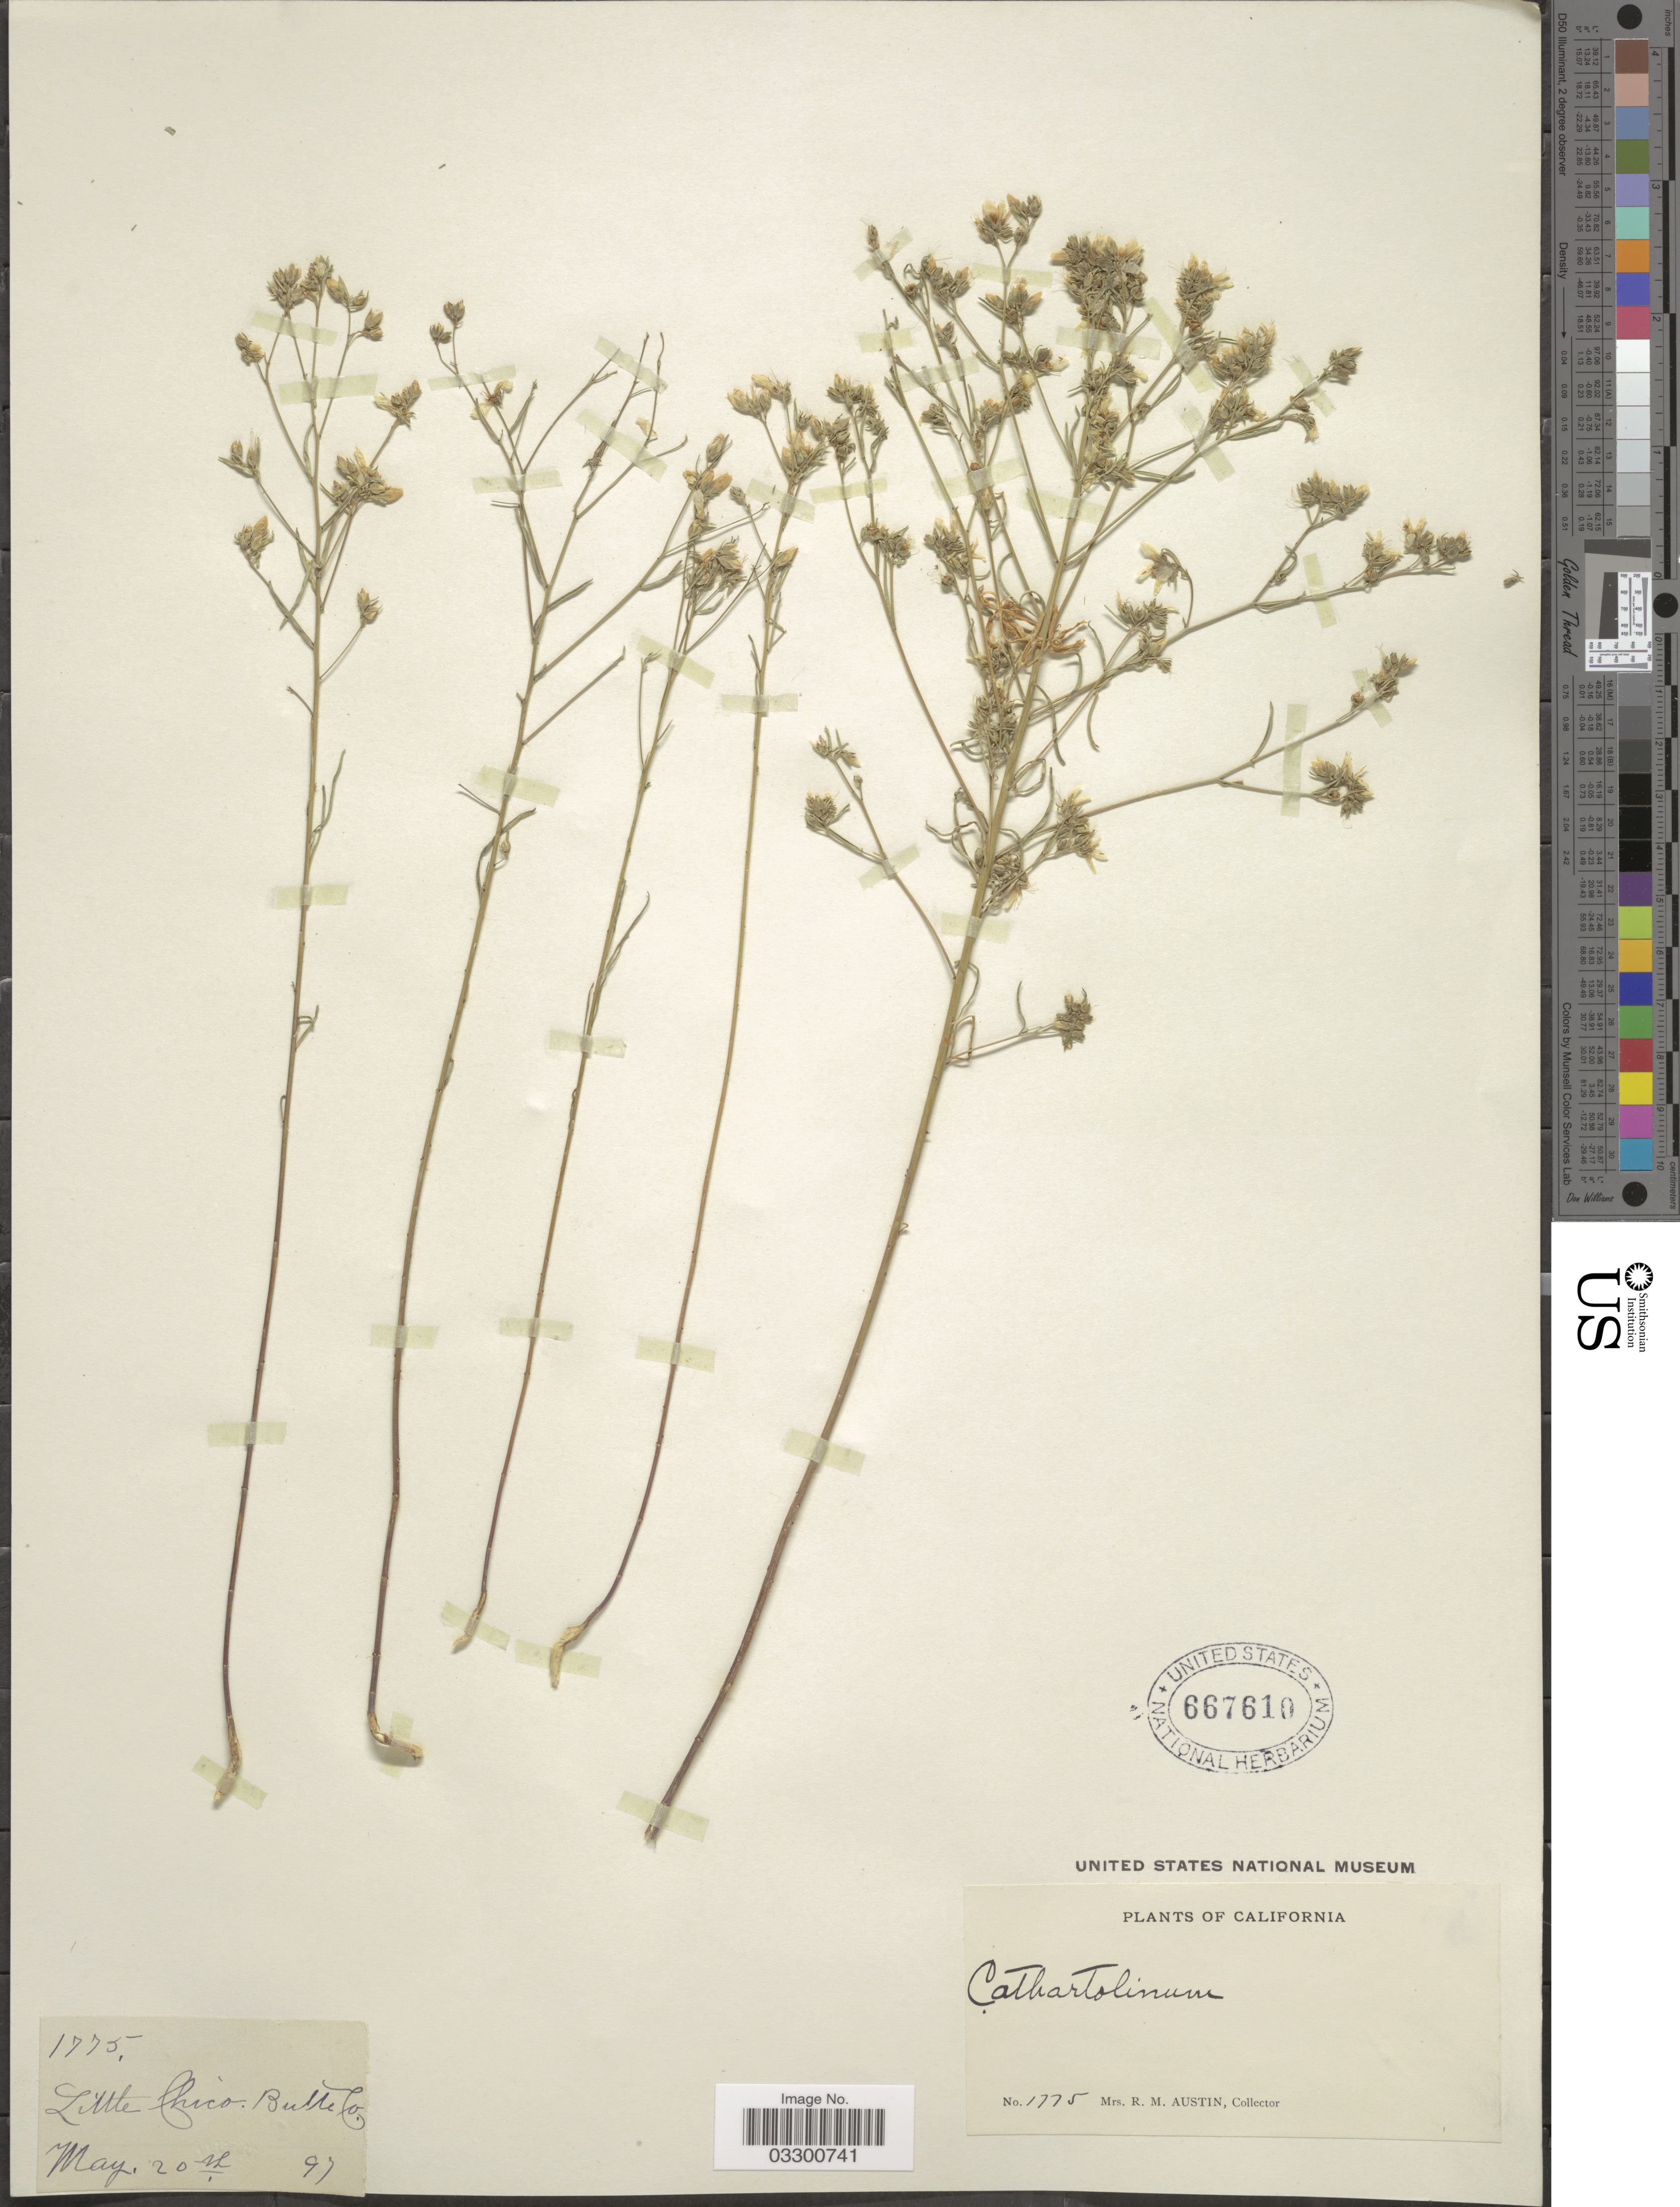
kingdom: Plantae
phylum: Tracheophyta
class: Magnoliopsida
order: Malpighiales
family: Linaceae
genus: Hesperolinon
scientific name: Hesperolinon breweri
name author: (A. Gray) Small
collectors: R. Austin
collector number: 1775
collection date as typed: Transcribed d/m/y: 20/5/97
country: United States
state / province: California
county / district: Butte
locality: Little Chico, Butte Co.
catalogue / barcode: US 667610